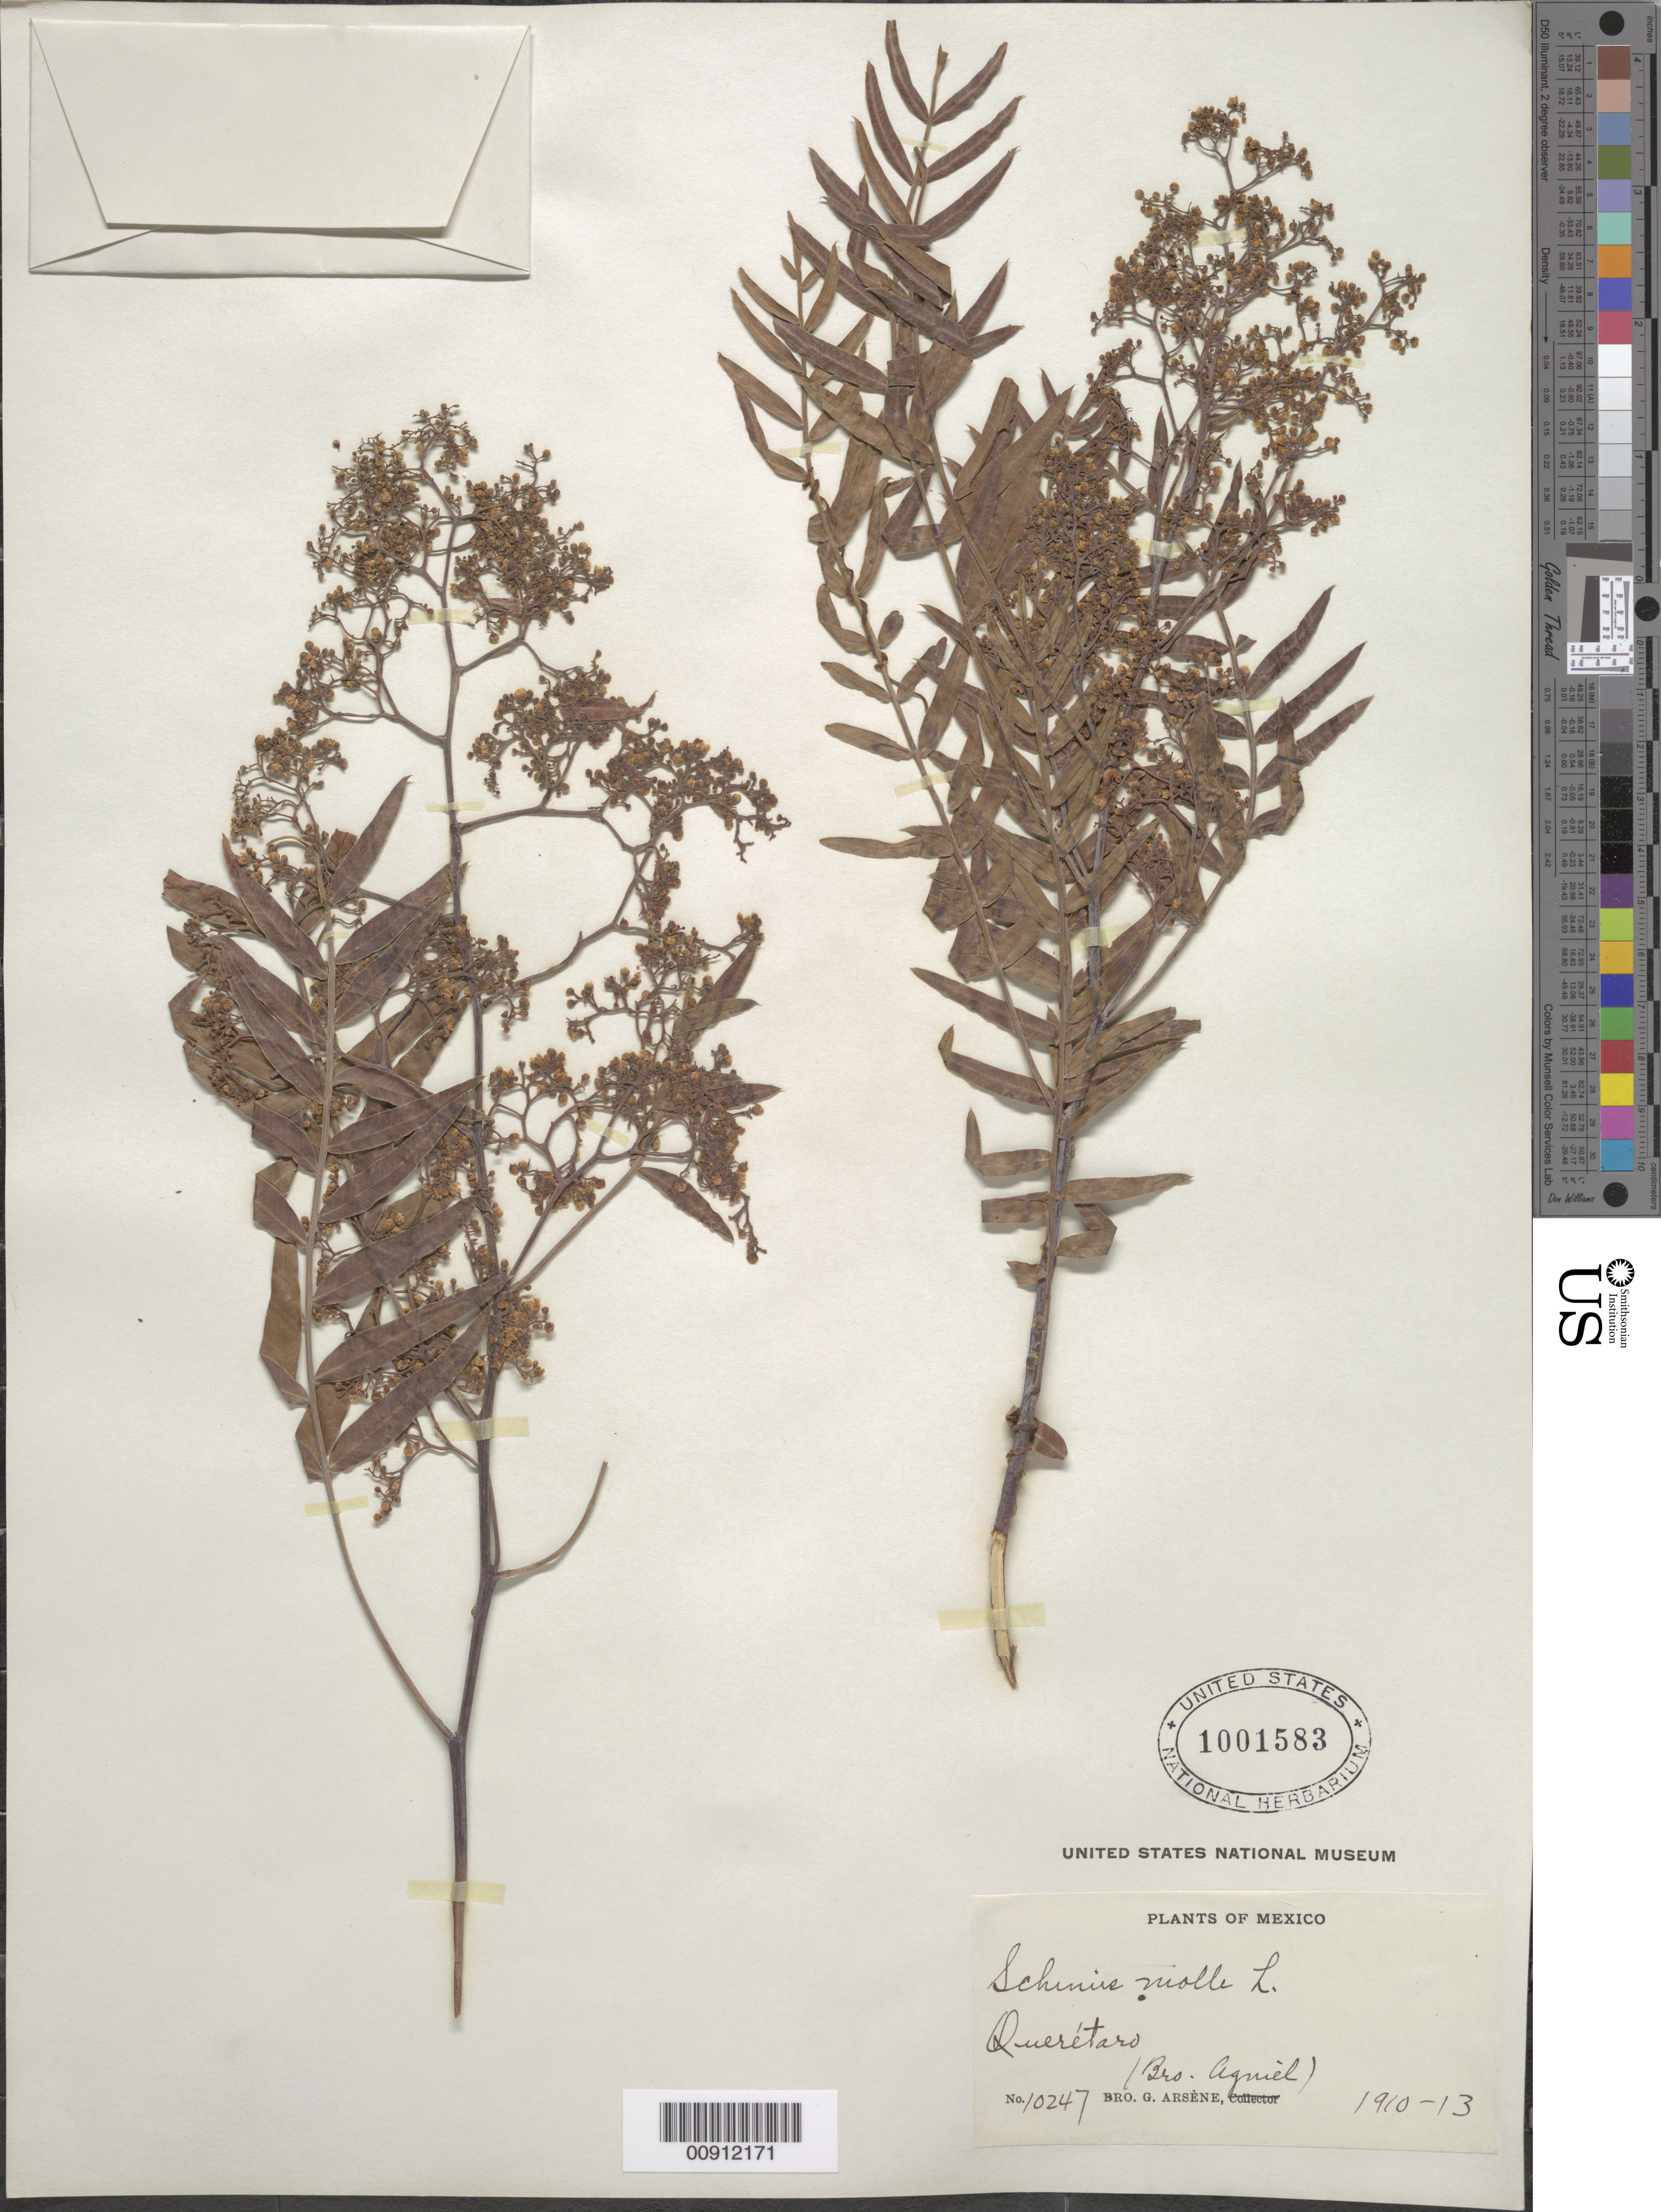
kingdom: Plantae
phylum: Tracheophyta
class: Magnoliopsida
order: Sapindales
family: Anacardiaceae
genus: Schinus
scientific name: Schinus areira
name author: L.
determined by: Mitchell, John D.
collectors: Bro. Agniel & Bro. G. Arsène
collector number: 10247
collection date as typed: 1910 to -- --- 1913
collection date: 1910/1913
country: Mexico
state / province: Querétaro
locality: Querétaro.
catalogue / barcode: US 1001583